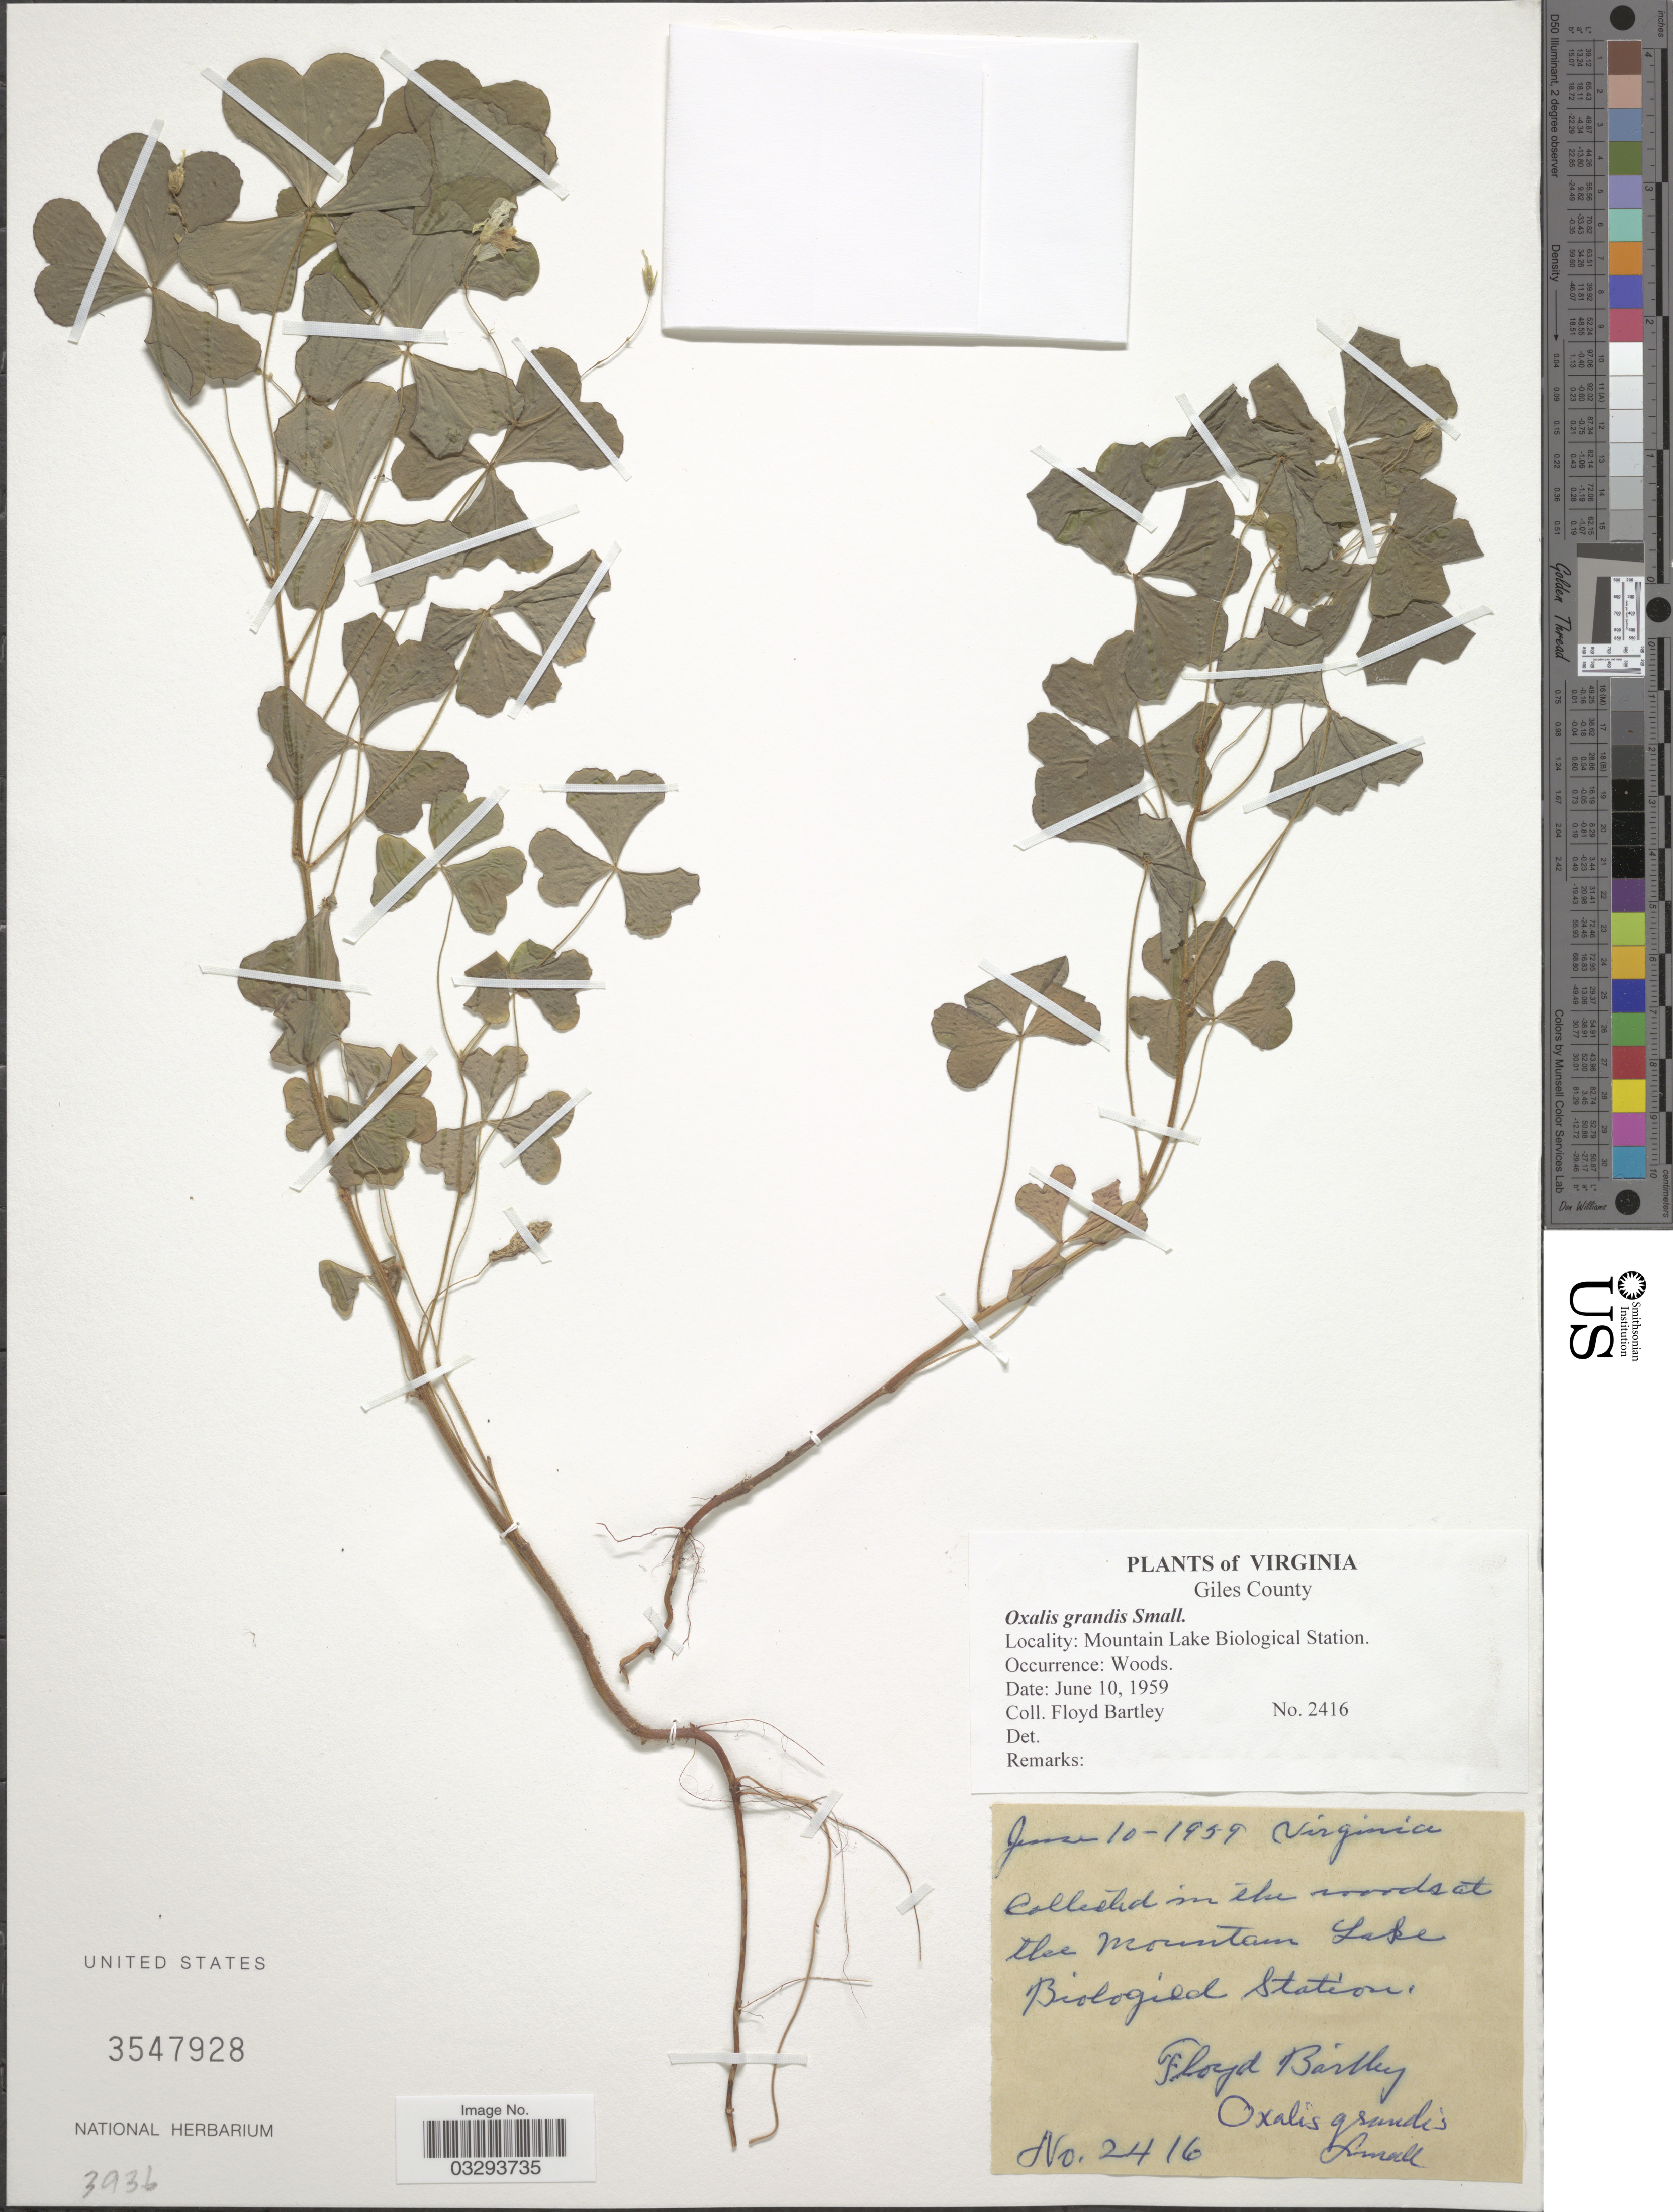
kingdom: Plantae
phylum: Tracheophyta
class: Magnoliopsida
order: Oxalidales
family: Oxalidaceae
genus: Oxalis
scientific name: Oxalis grandis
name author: Small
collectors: F. Bartley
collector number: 2416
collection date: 1959-06-10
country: United States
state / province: Virginia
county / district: Giles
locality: Mountain Lake Biological Station.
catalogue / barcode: US 3547928